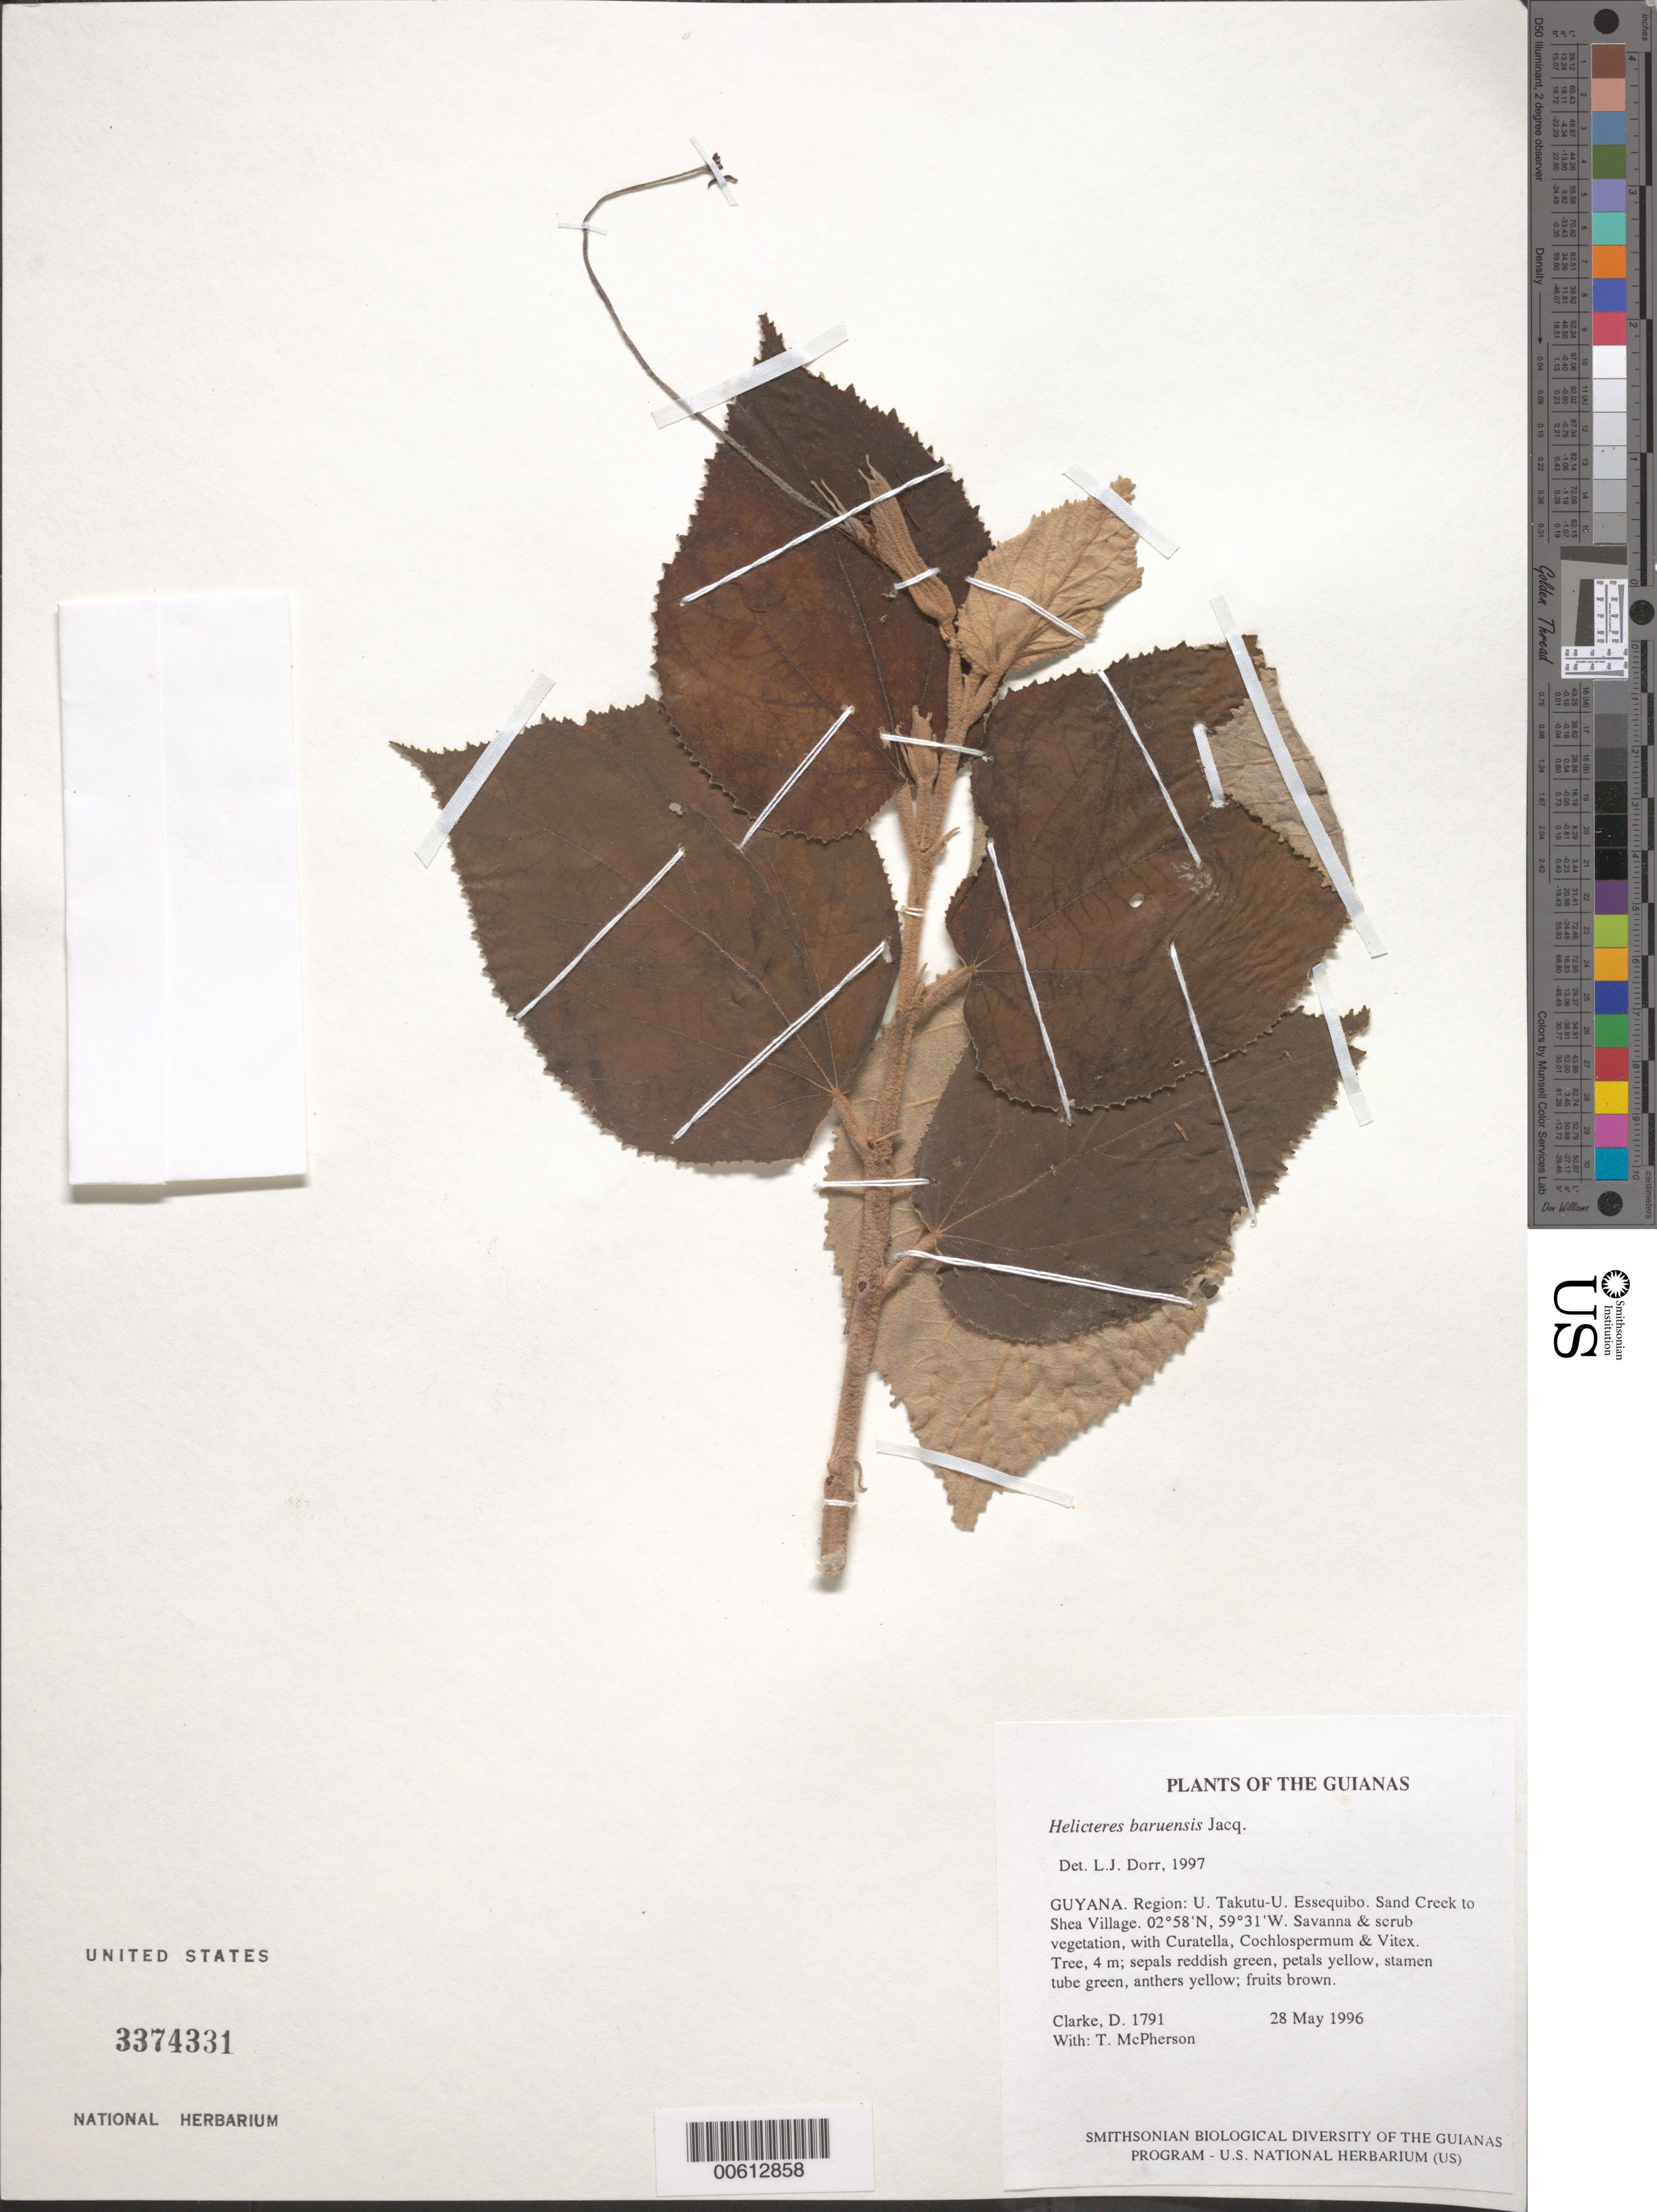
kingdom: Plantae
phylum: Tracheophyta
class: Magnoliopsida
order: Malvales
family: Malvaceae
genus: Helicteres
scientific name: Helicteres baruensis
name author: Jacq.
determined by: Dorr, L. J., (BOT), Smithsonian Institution - National Museum of Natural History (UNITED STATES)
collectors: H. D. Clarke & T. McPherson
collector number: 1791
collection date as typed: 28 May 1996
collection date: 1996-05-28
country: Guyana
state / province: U. Takutu-U. Essequibo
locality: Sand Creek to Shea Village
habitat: Savanna & scrub vegetation, with Curatella, Cochlospermum & Vitex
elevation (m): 100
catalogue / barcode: US 3374331